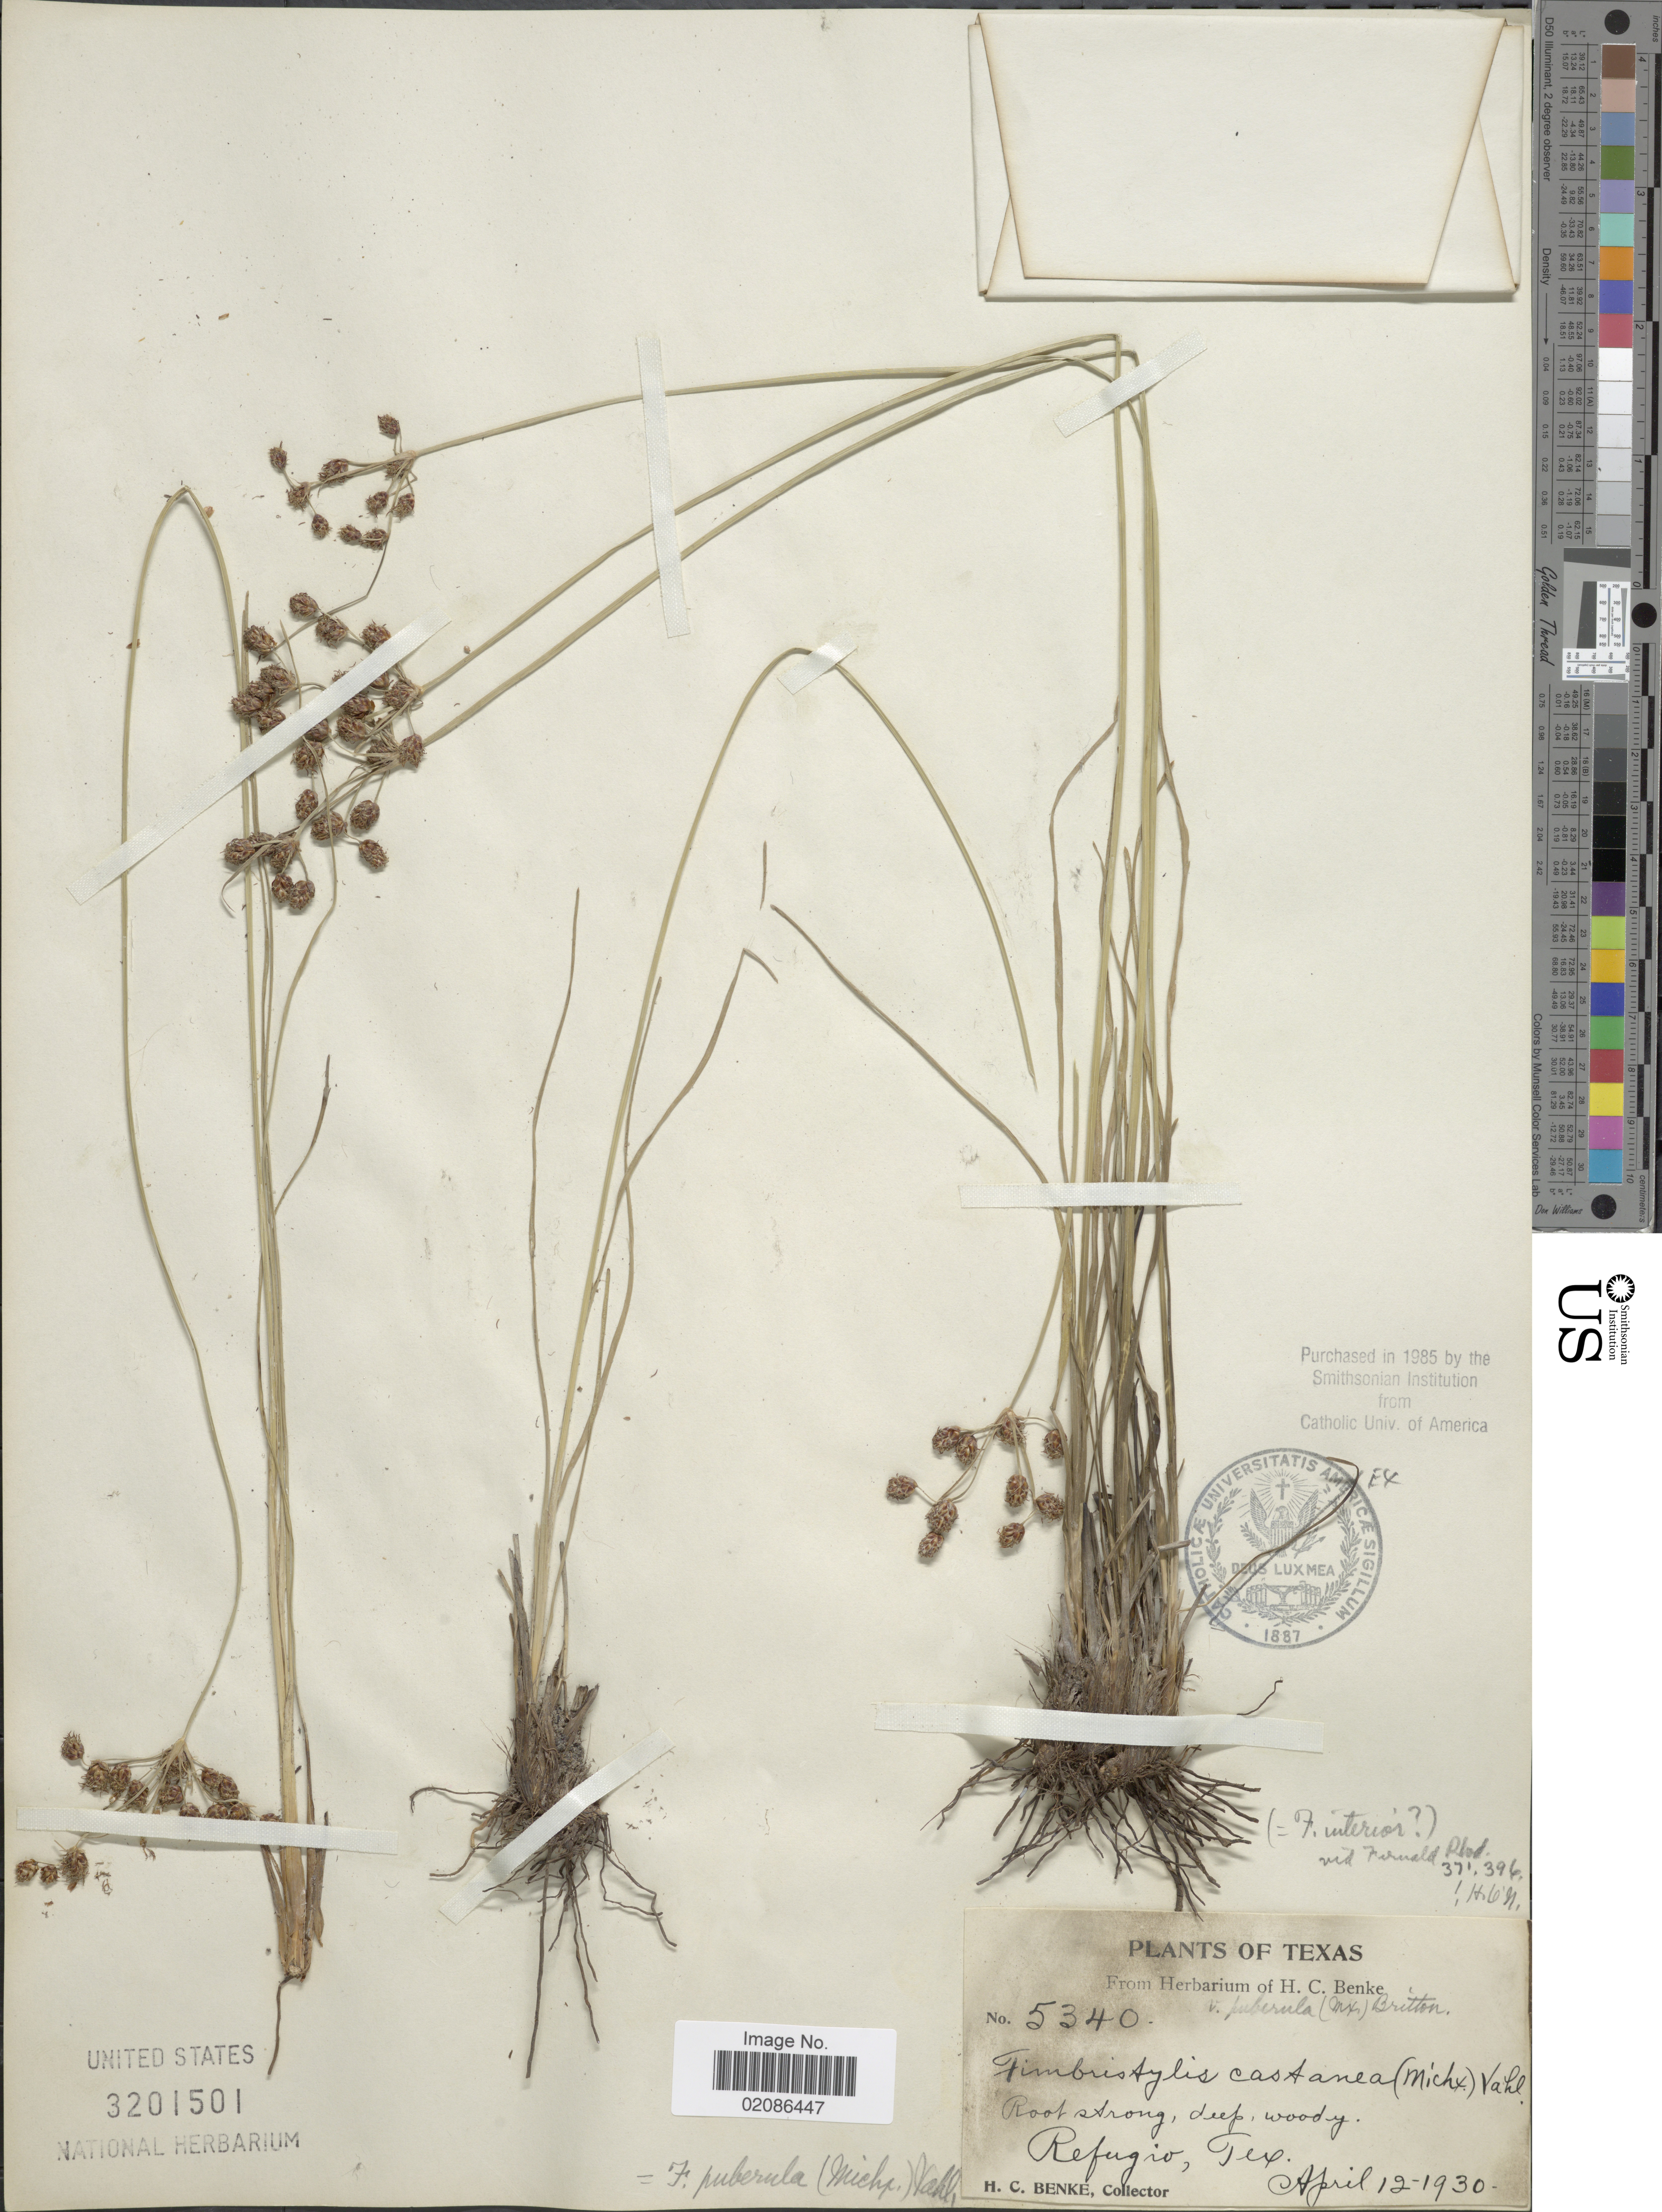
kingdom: Plantae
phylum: Tracheophyta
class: Liliopsida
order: Poales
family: Cyperaceae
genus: Fimbristylis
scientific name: Fimbristylis caroliniana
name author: (Lam.) Fernald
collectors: H. Benke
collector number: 5340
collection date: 1930-04-12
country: United States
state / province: Texas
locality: Root strong, deep, woody, Refugio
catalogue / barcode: US 3201501